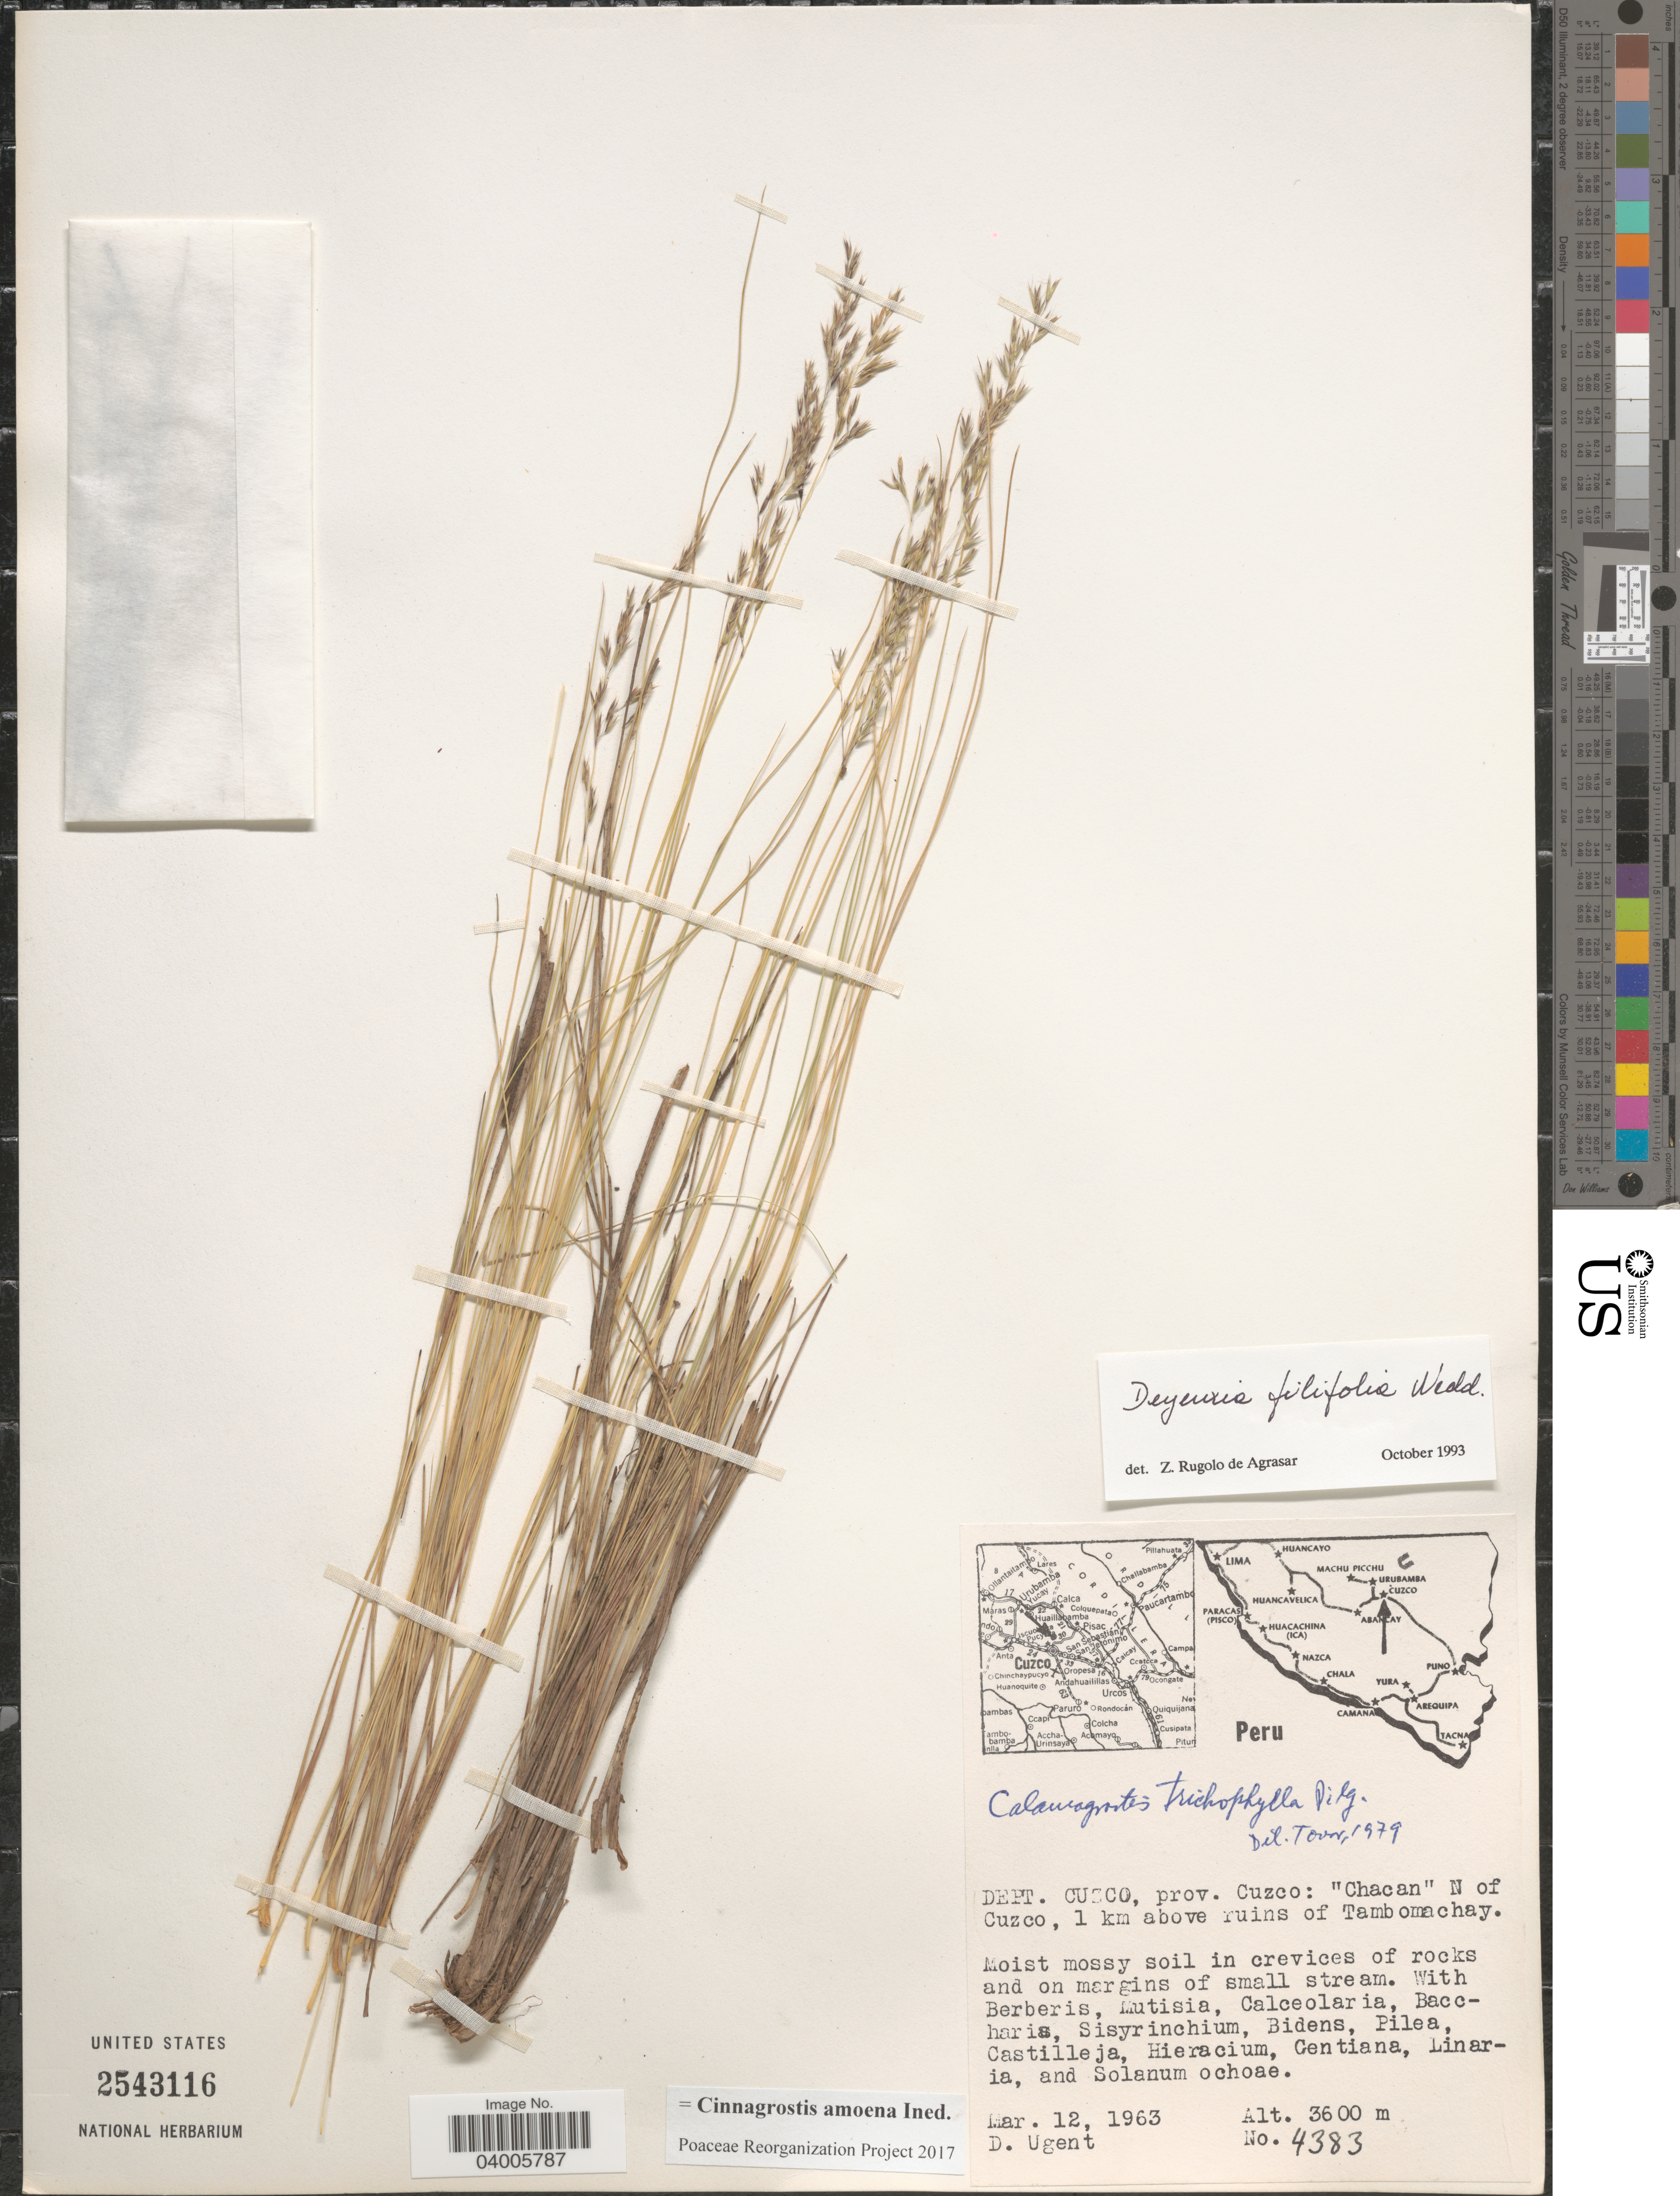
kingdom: Plantae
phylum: Tracheophyta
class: Liliopsida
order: Poales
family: Poaceae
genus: Cinnagrostis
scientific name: Cinnagrostis filifolia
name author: (Wedd.) P.M. Peterson et al.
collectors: D. Ugent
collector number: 4383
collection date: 1963-03-12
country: Peru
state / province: Cusco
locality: Dept. Cuzco, prov. Cuzco: "Chacan" N of Cuzco, 1 km above ruins of Tambomachay.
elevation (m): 3600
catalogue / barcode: US 2543116